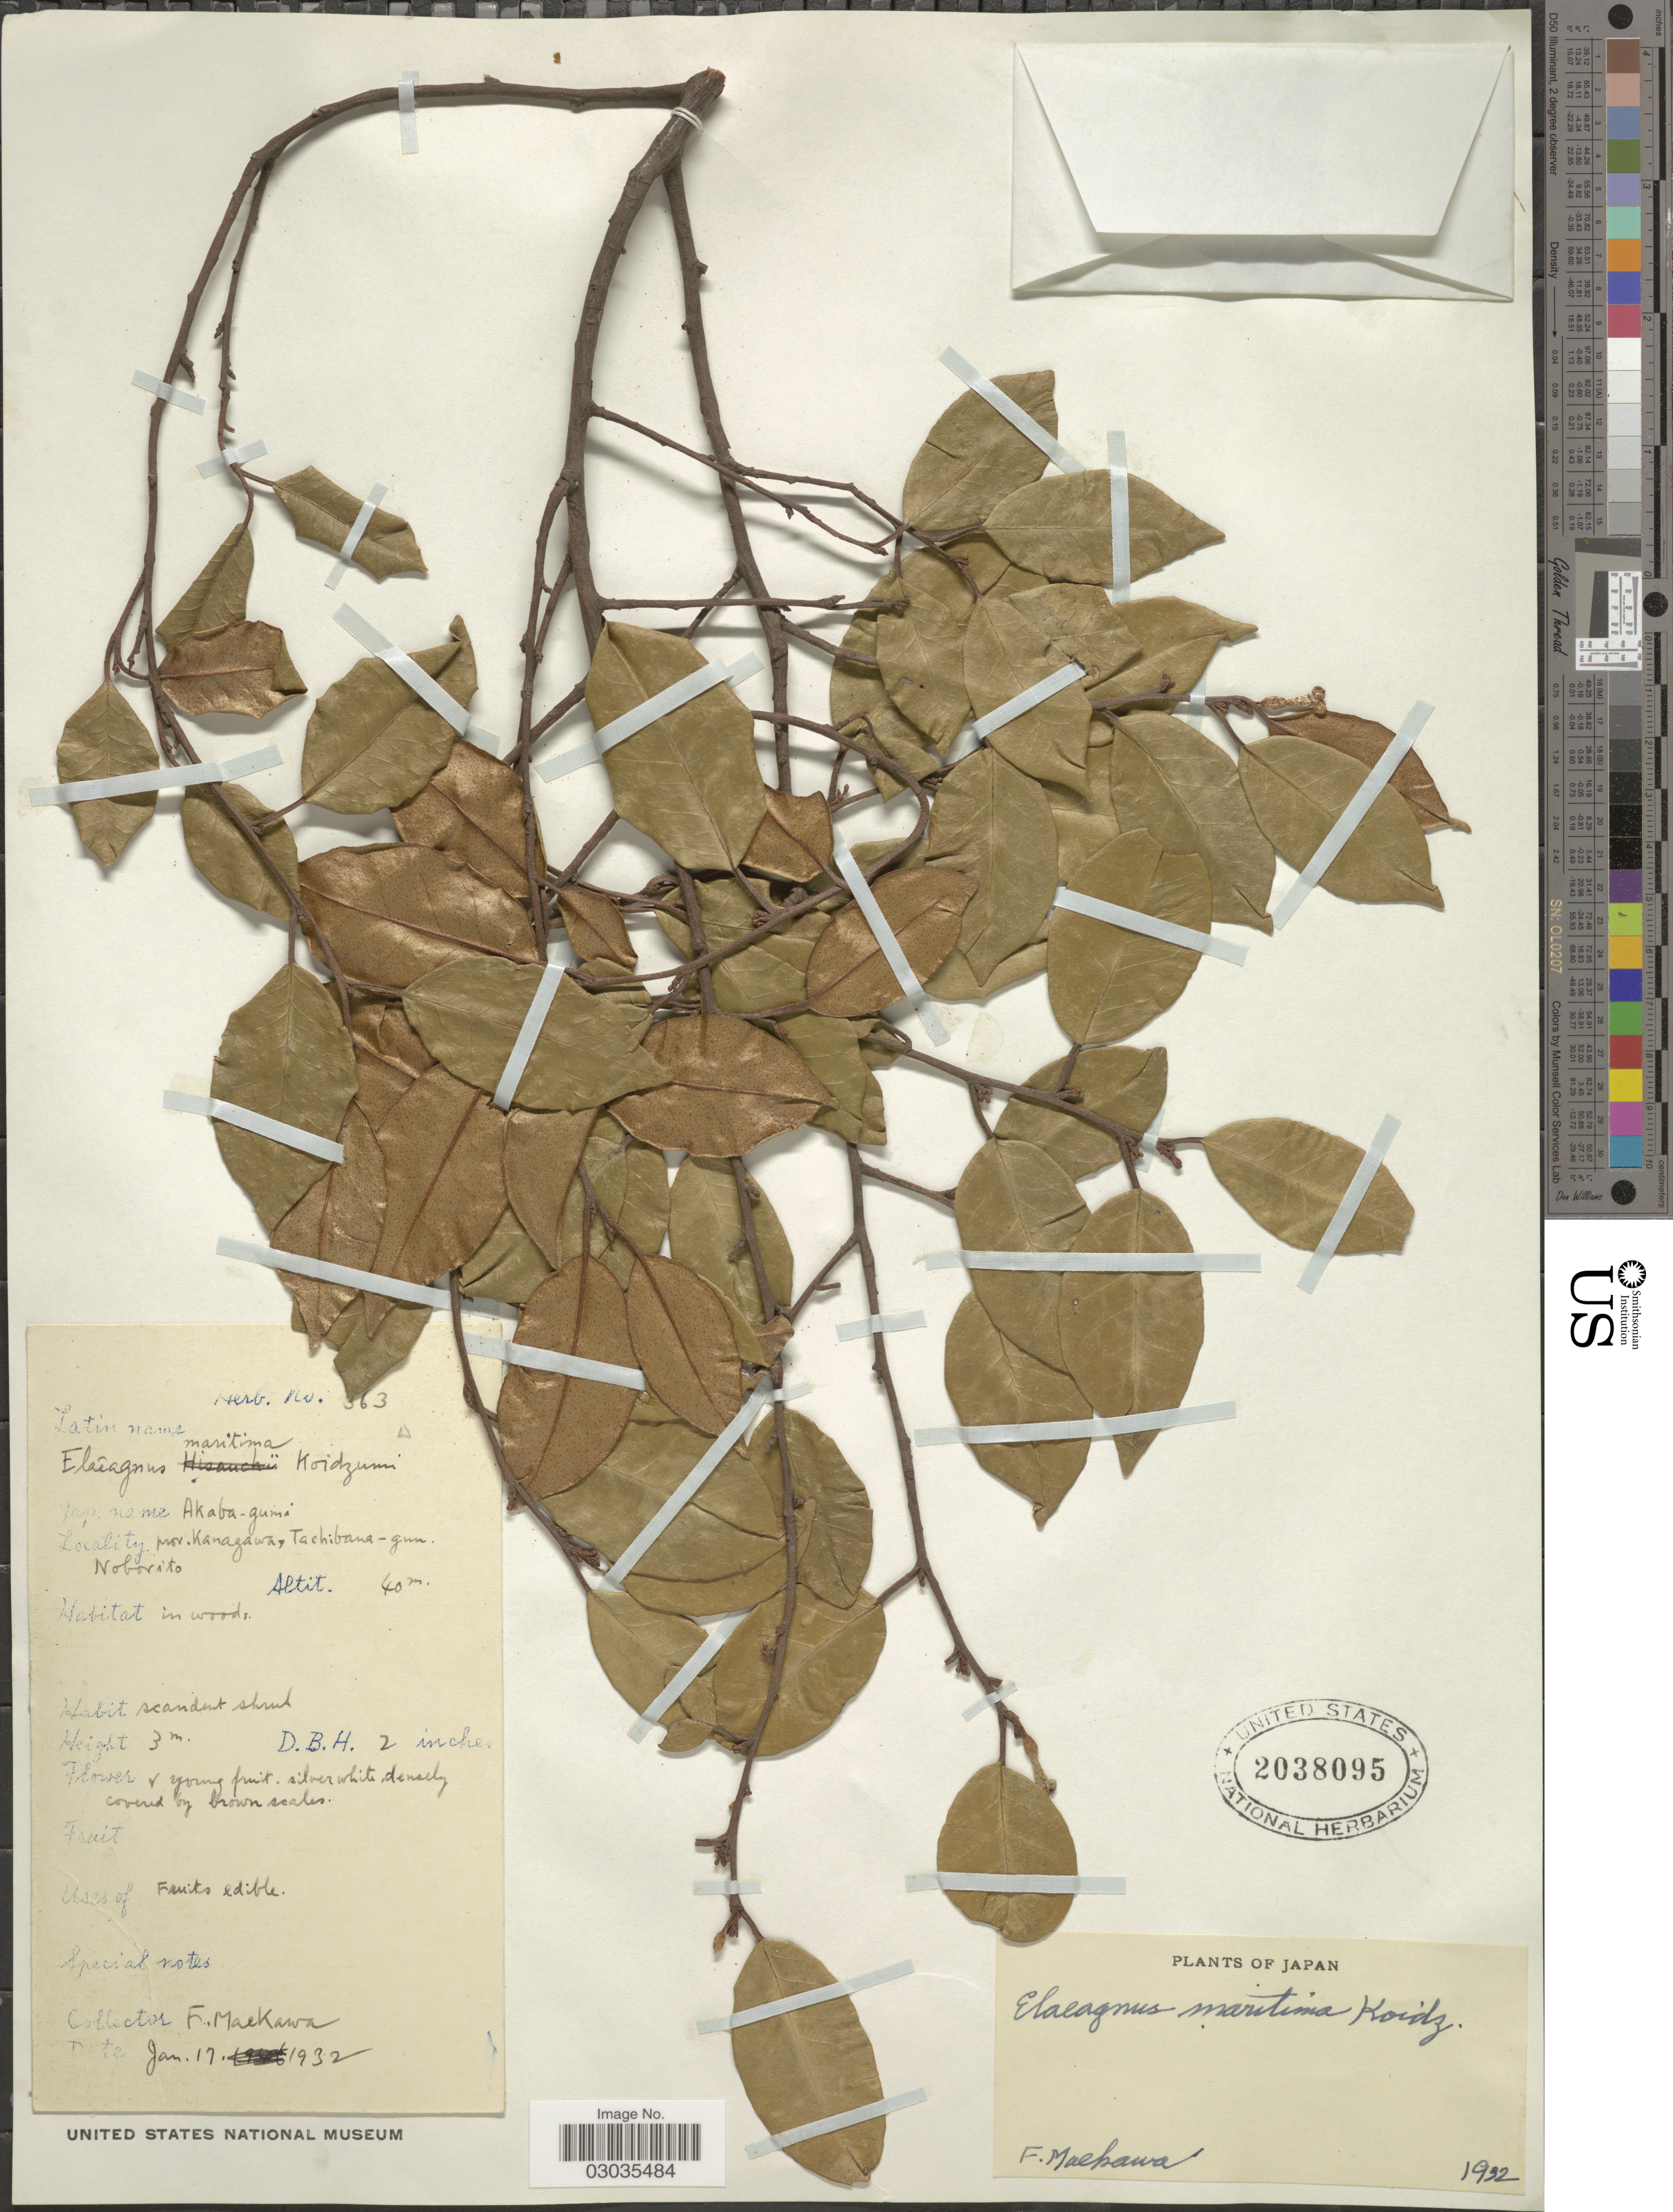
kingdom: Plantae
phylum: Tracheophyta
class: Magnoliopsida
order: Rosales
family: Elaeagnaceae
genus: Elaeagnus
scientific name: Elaeagnus x maritima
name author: Koidz.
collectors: F. Maekawa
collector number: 363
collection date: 1932-01-17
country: Japan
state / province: Kanagawa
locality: Tachibana-gun. Noborito.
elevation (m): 40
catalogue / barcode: US 2038095